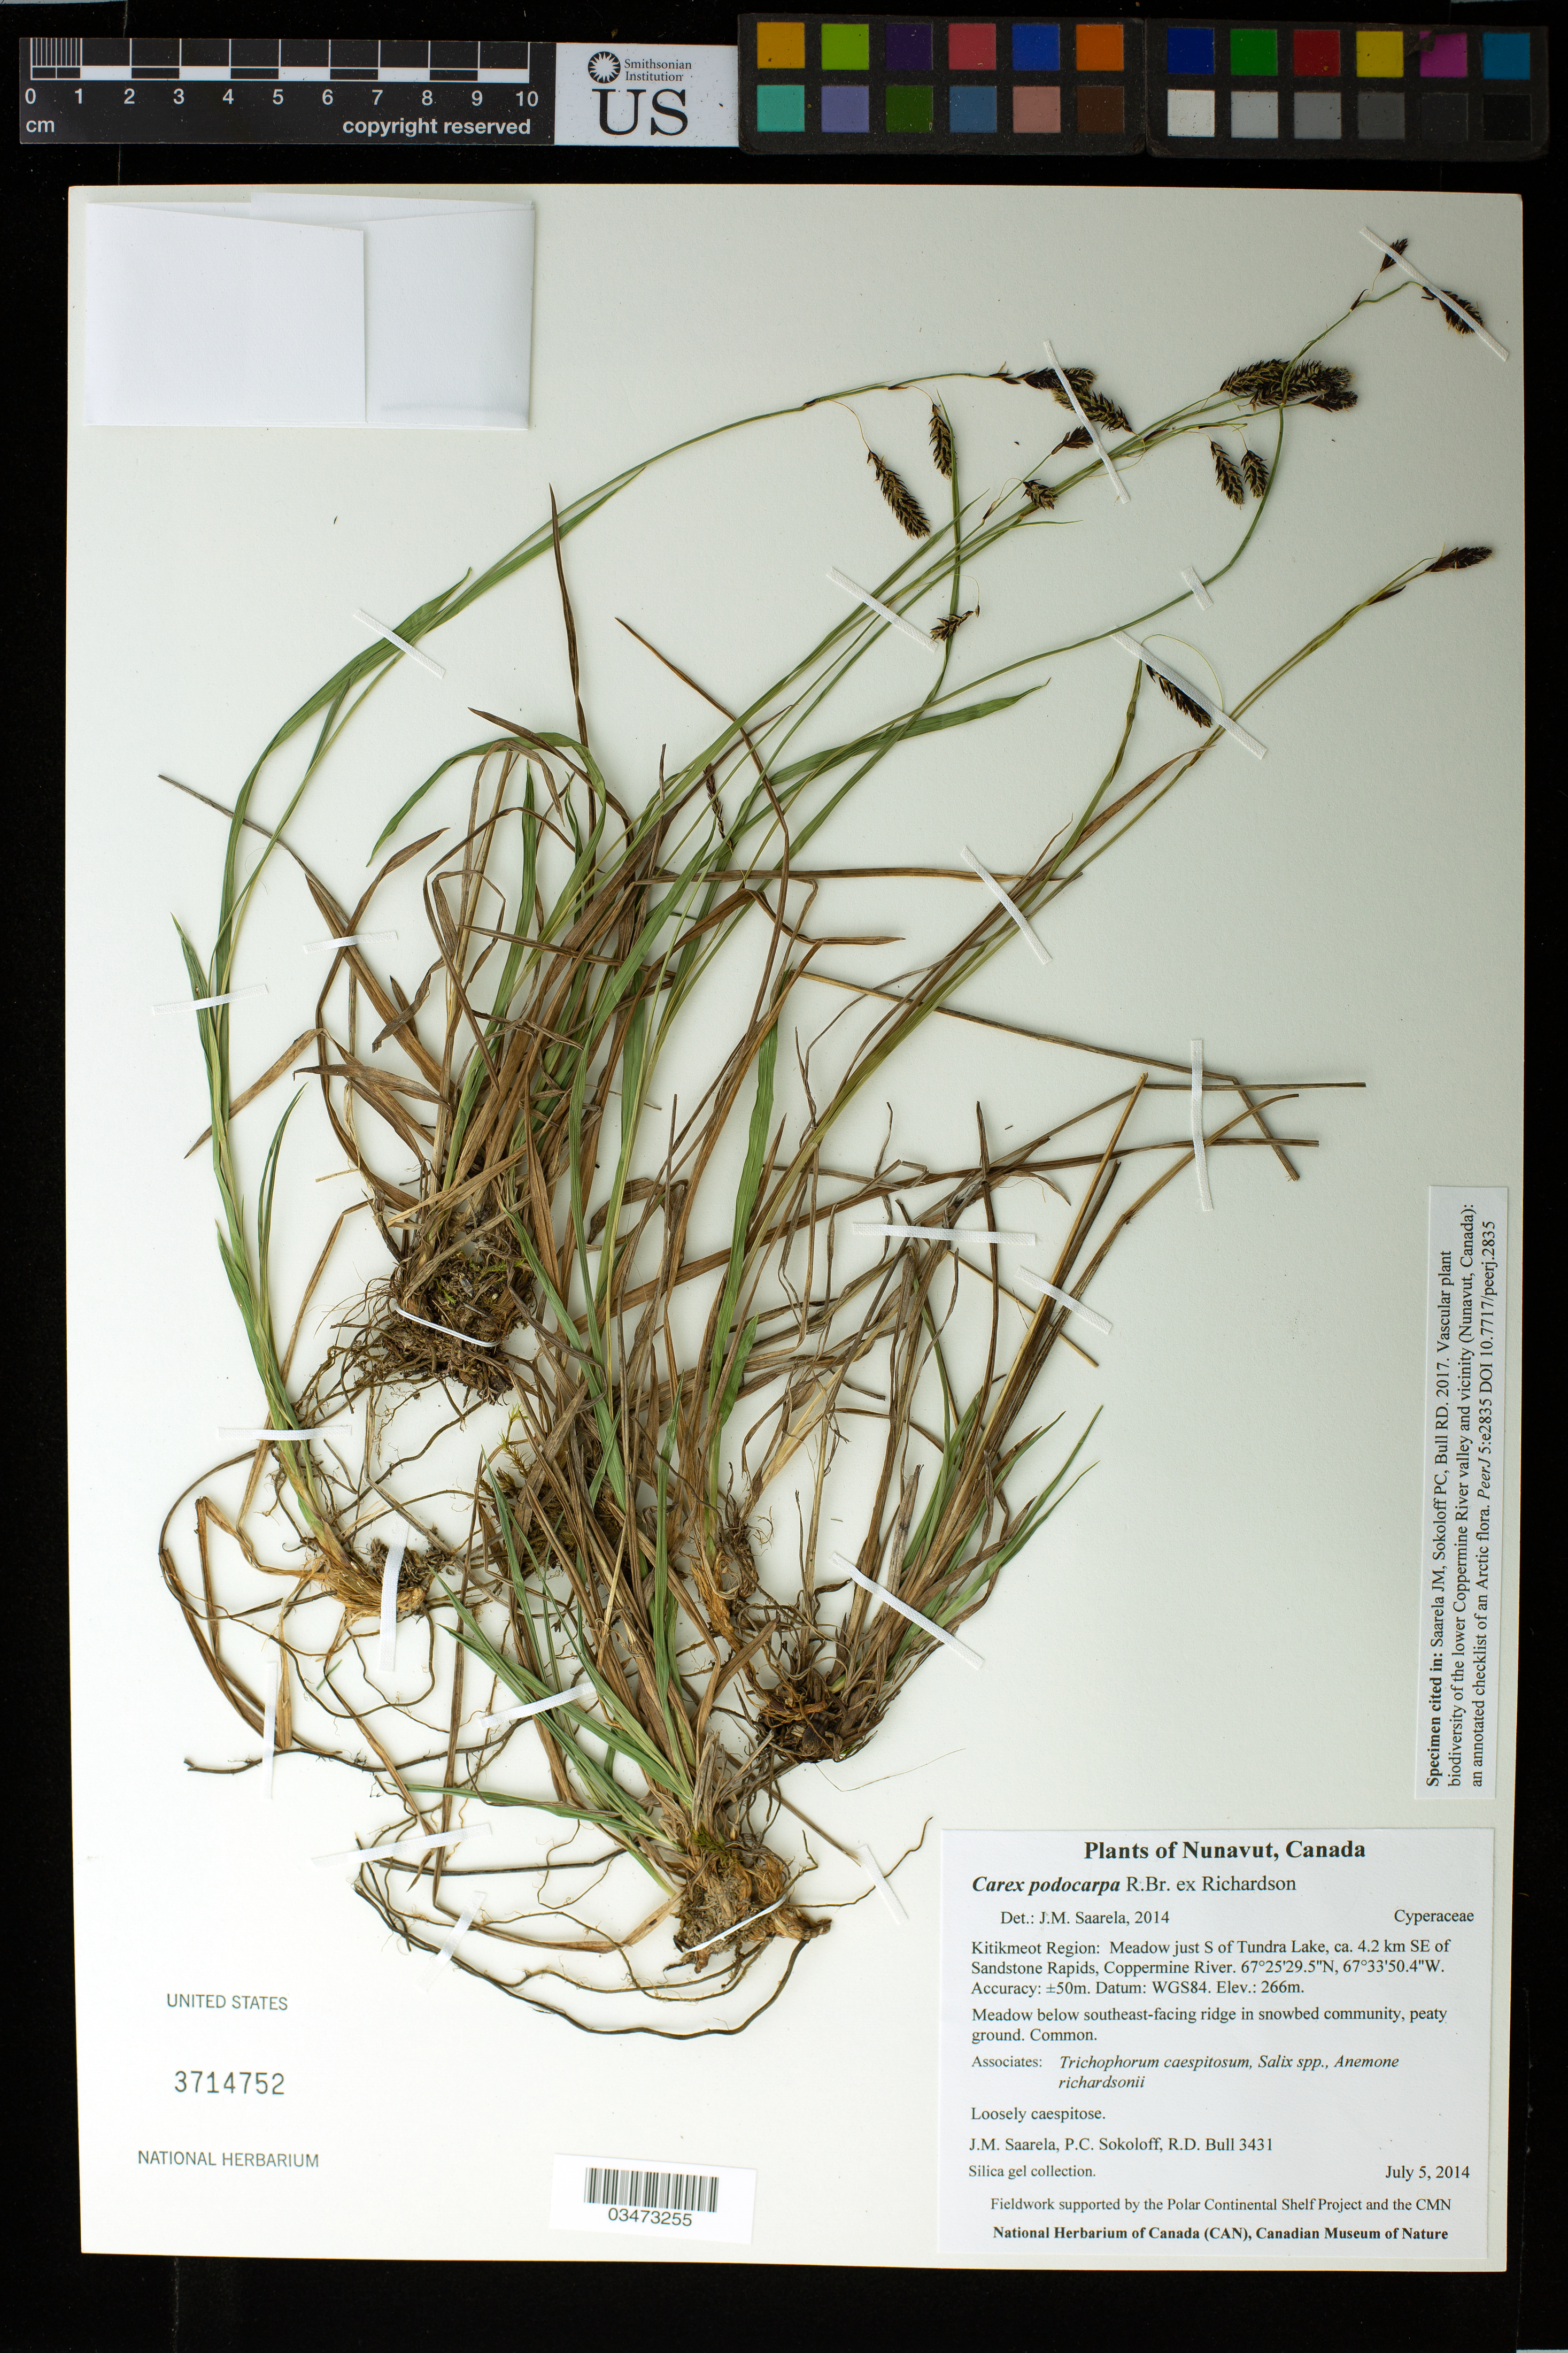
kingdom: Plantae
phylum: Tracheophyta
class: Liliopsida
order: Poales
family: Cyperaceae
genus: Carex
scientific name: Carex podocarpa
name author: R. Br.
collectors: J. Saarela, P. Sokoloff & R. Bull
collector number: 3431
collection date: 2014-07-05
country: Canada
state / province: Nunavut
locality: Kitikmeot Region: Meadow just S of Tundra Lake, ca. 4.2 km SE of Sandstone Rapids, Coppermine River.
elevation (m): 193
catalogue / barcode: US 3714752